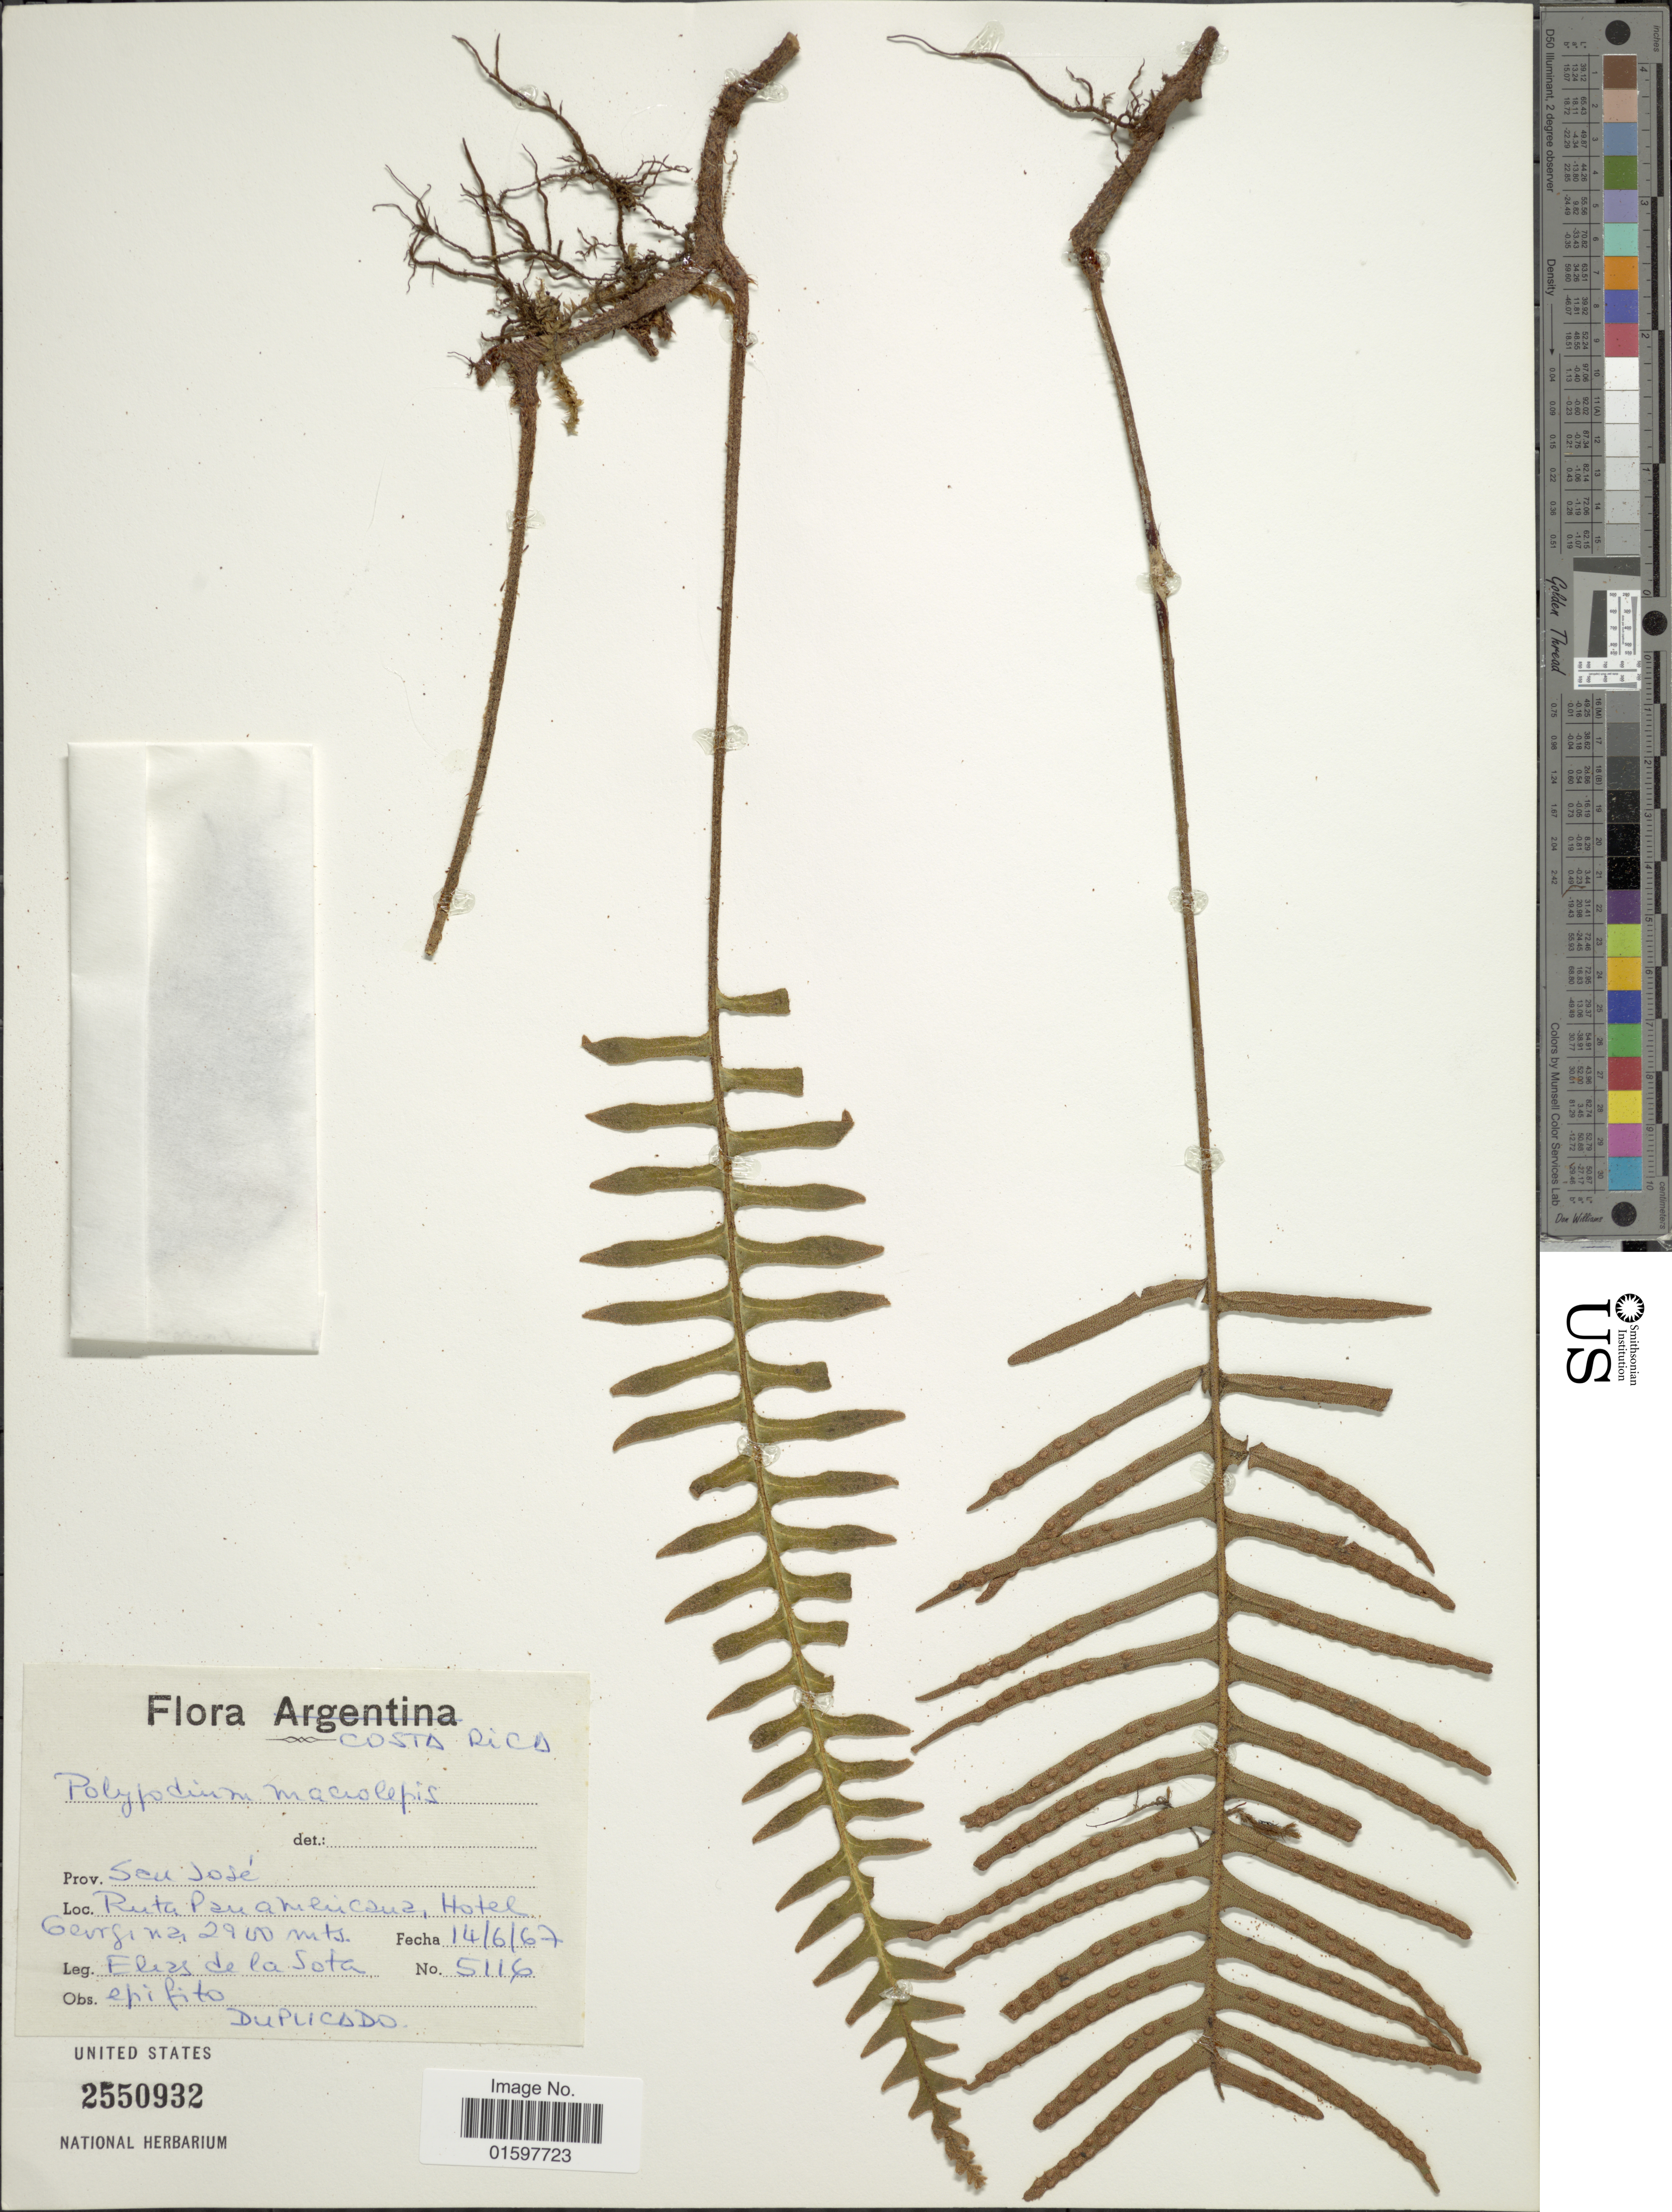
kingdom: Plantae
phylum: Tracheophyta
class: Polypodiopsida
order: Polypodiales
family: Polypodiaceae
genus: Pleopeltis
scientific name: Pleopeltis macrolepis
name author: (Maxon) A.R. Sm. & Tejero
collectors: E. R. de la Sota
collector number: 5116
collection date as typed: Transcribed d/m/y: 14/6/67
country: Costa Rica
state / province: San José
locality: Ruta Pan americana, Hotel Georgina.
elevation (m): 2900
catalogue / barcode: US 2550932